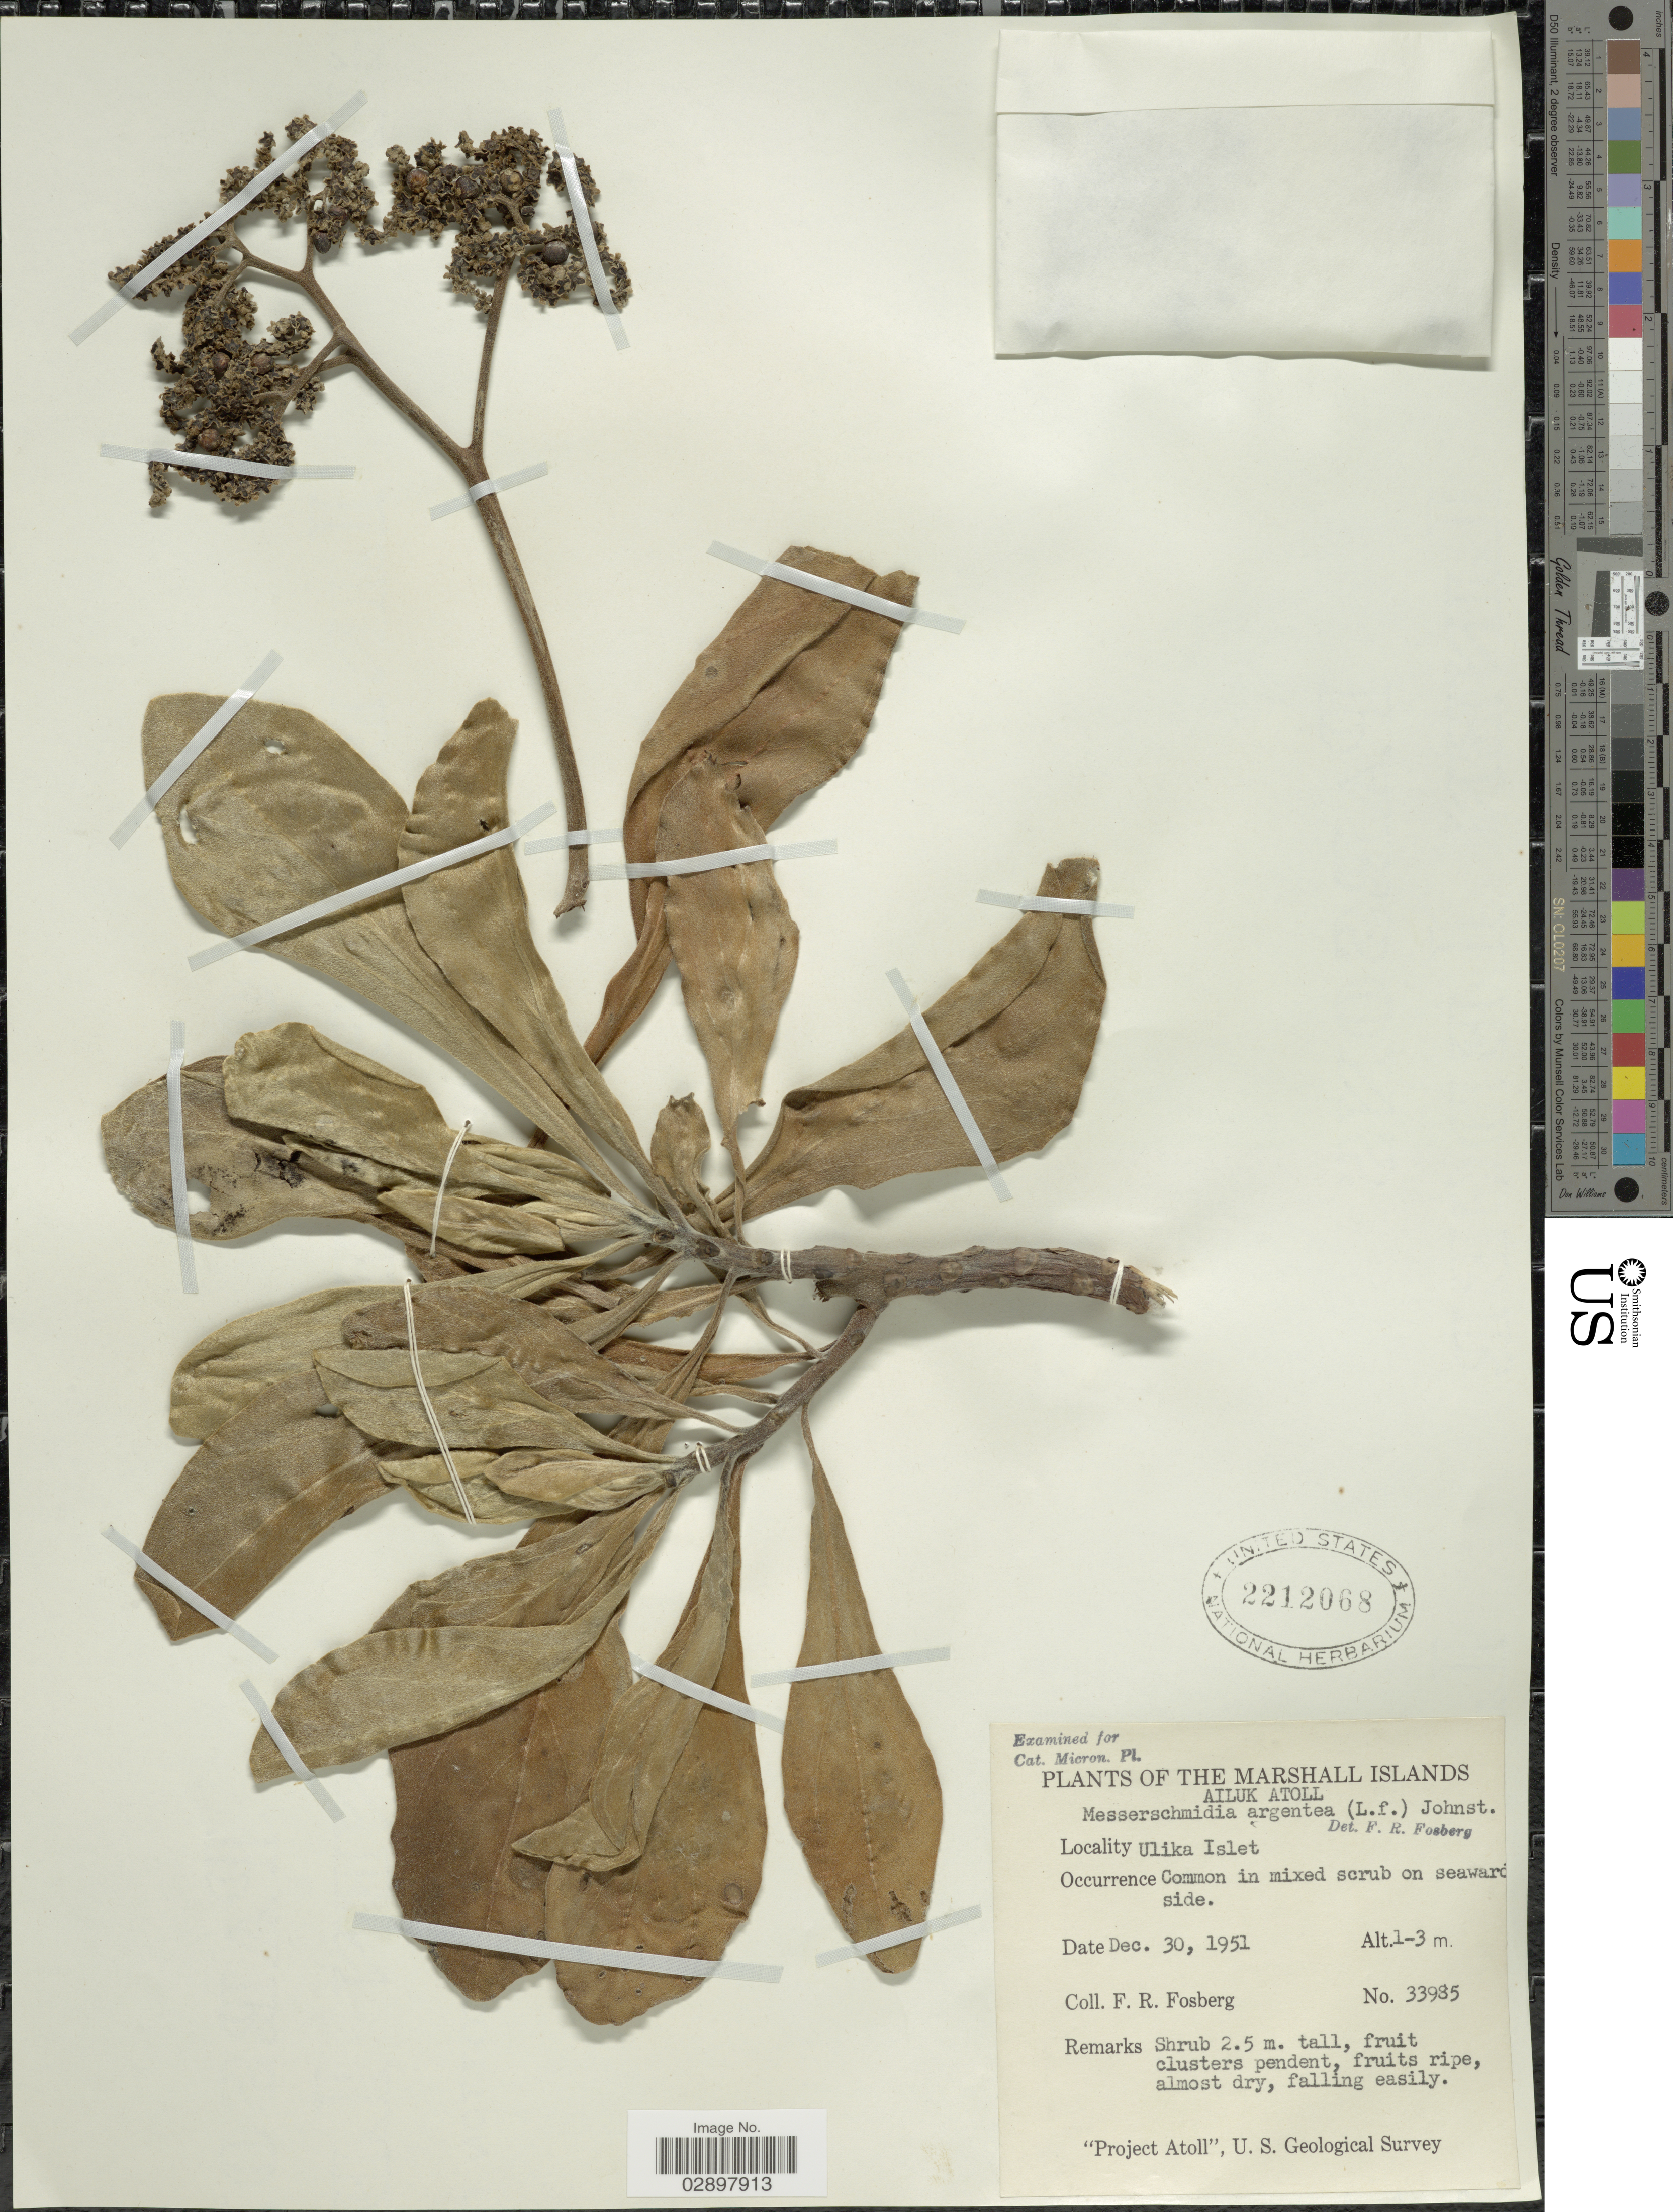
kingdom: Plantae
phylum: Tracheophyta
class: Magnoliopsida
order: Boraginales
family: Heliotropiaceae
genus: Heliotropium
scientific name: Heliotropium arboreum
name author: (Blanco) Mabberley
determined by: Wagner, W. L., (BOT), Smithsonian Institution - National Museum of Natural History (UNITED STATES)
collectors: F. R. Fosberg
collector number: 33985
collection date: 1951-12-30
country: Marshall Islands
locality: Ailuk Atoll. Ulika Islet.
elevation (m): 1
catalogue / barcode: US 2212068